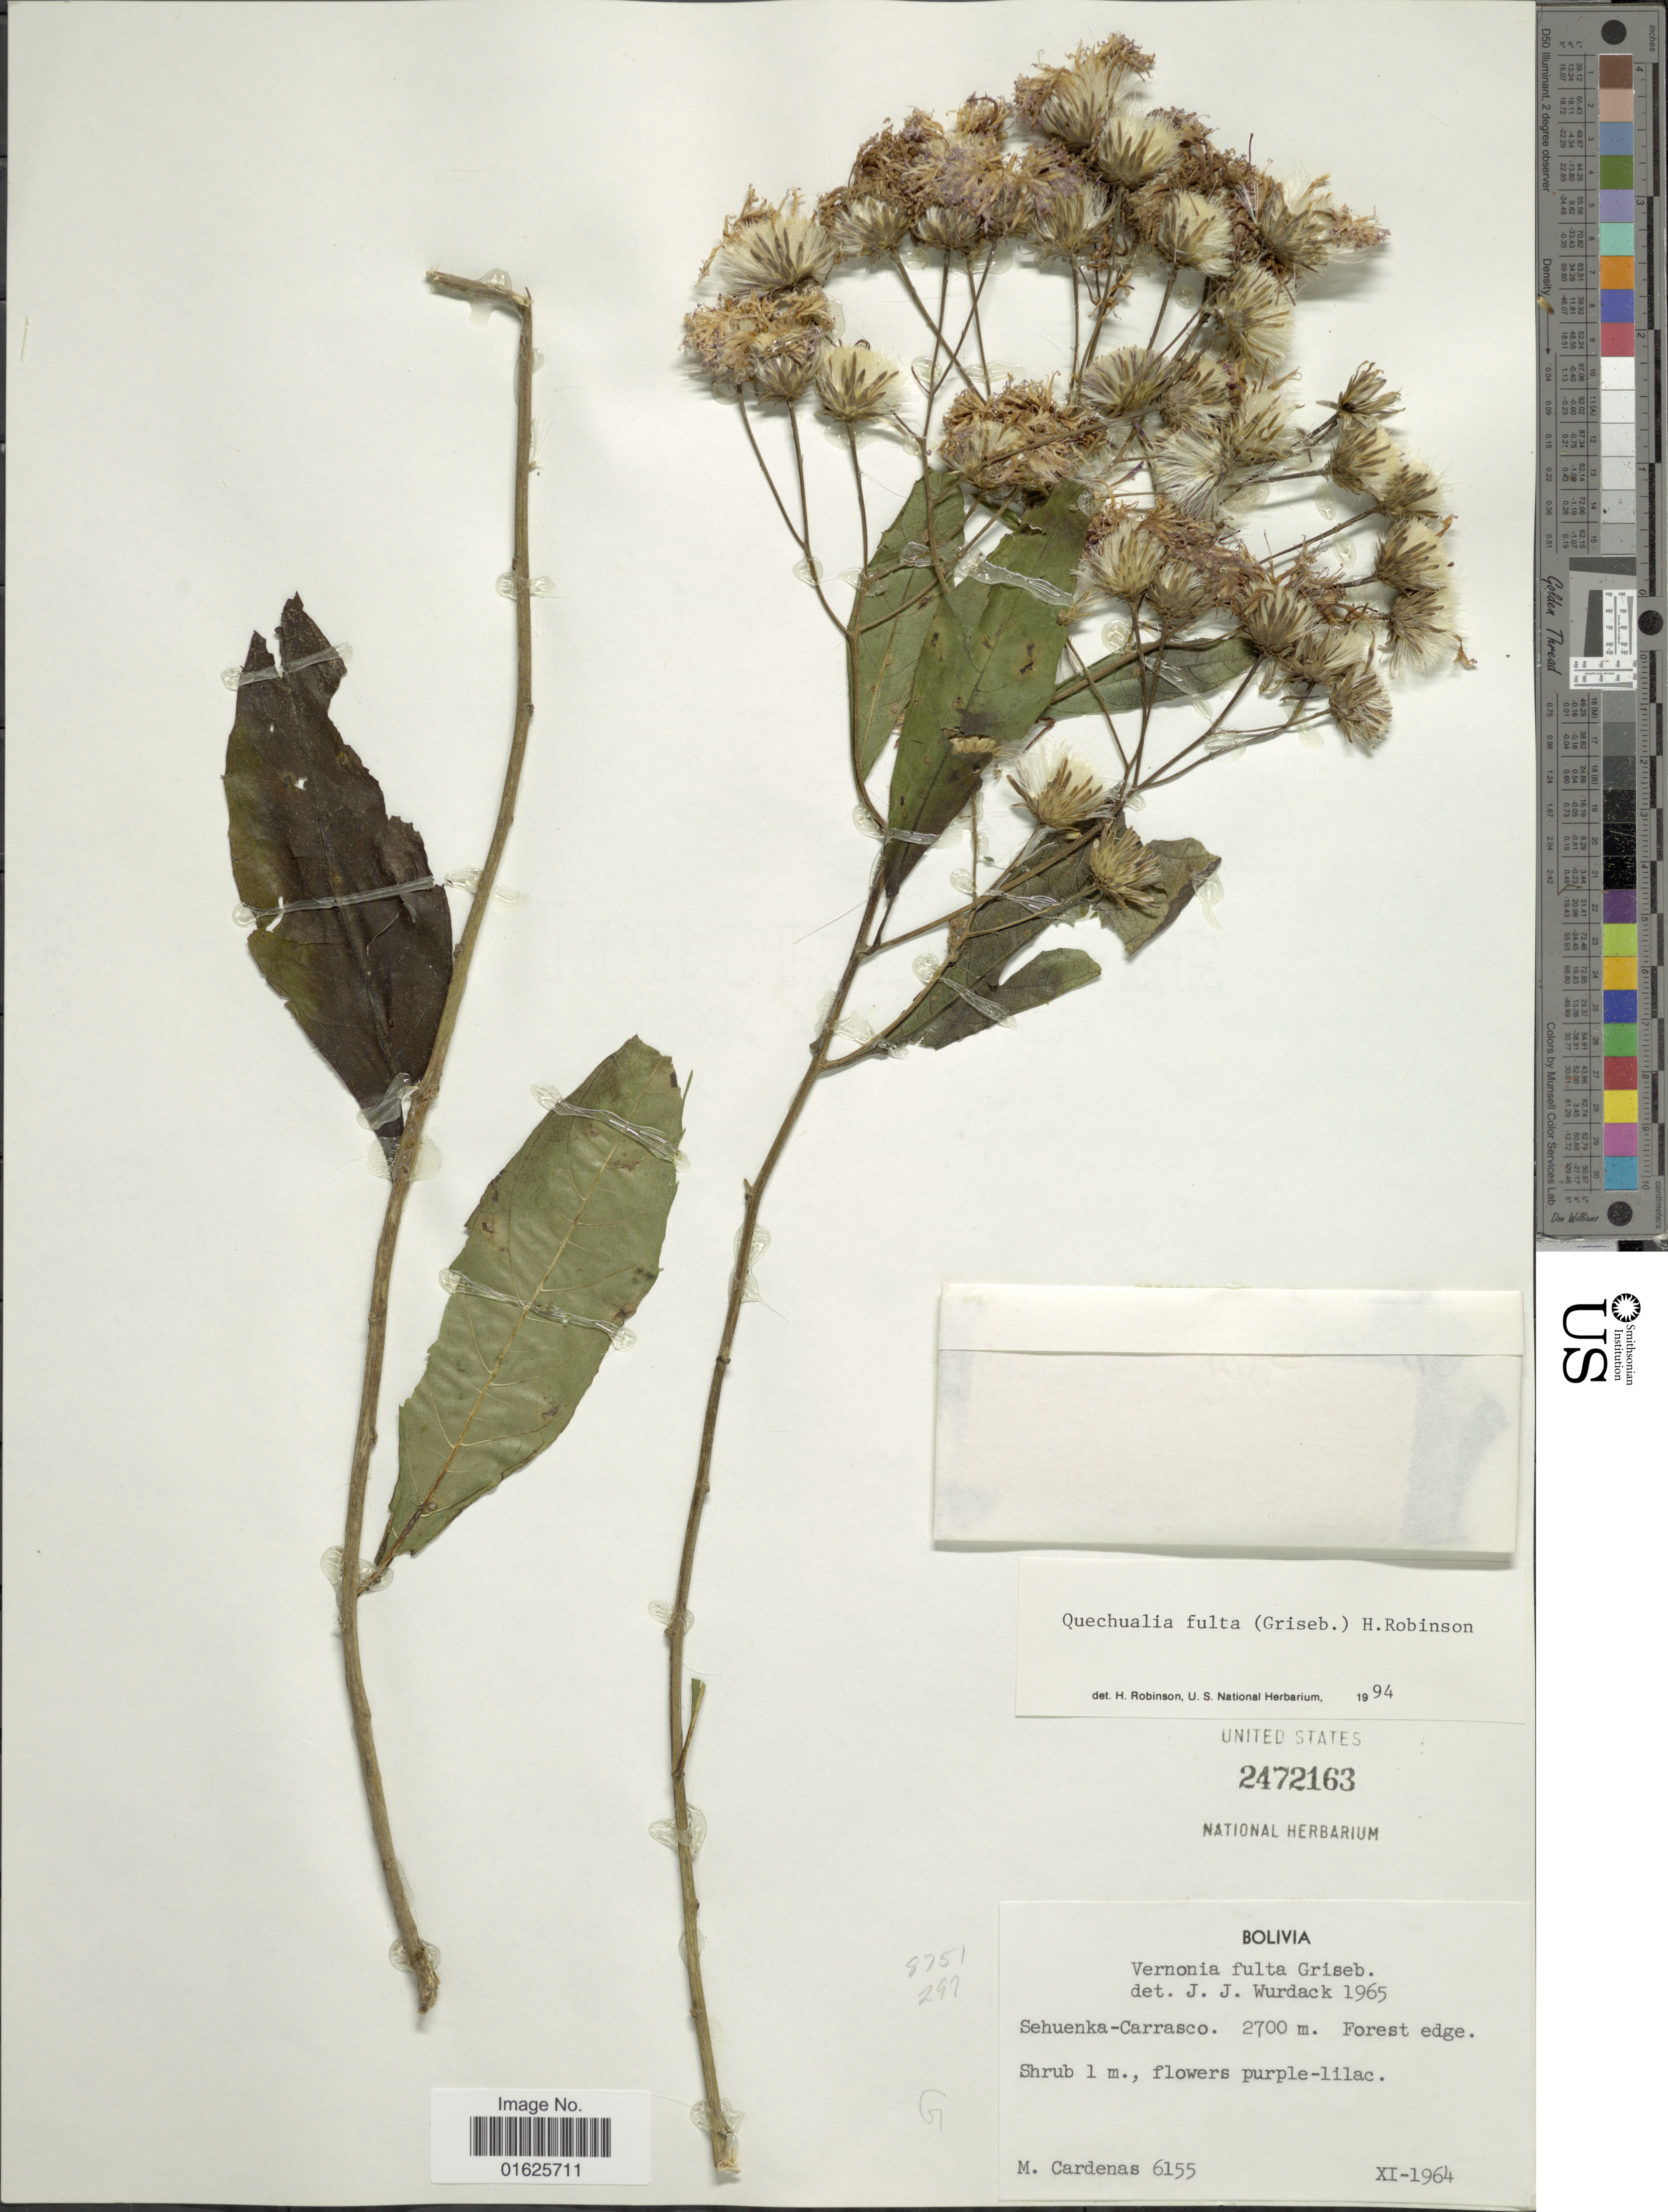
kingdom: Plantae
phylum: Tracheophyta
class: Magnoliopsida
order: Asterales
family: Asteraceae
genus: Quechualia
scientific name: Quechualia fulta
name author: (Griseb.) H. Rob.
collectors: M. Cárdenas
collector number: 6155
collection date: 1964-11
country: Bolivia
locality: Sehuenka-Carrasco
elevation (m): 2700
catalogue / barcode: US 2472163